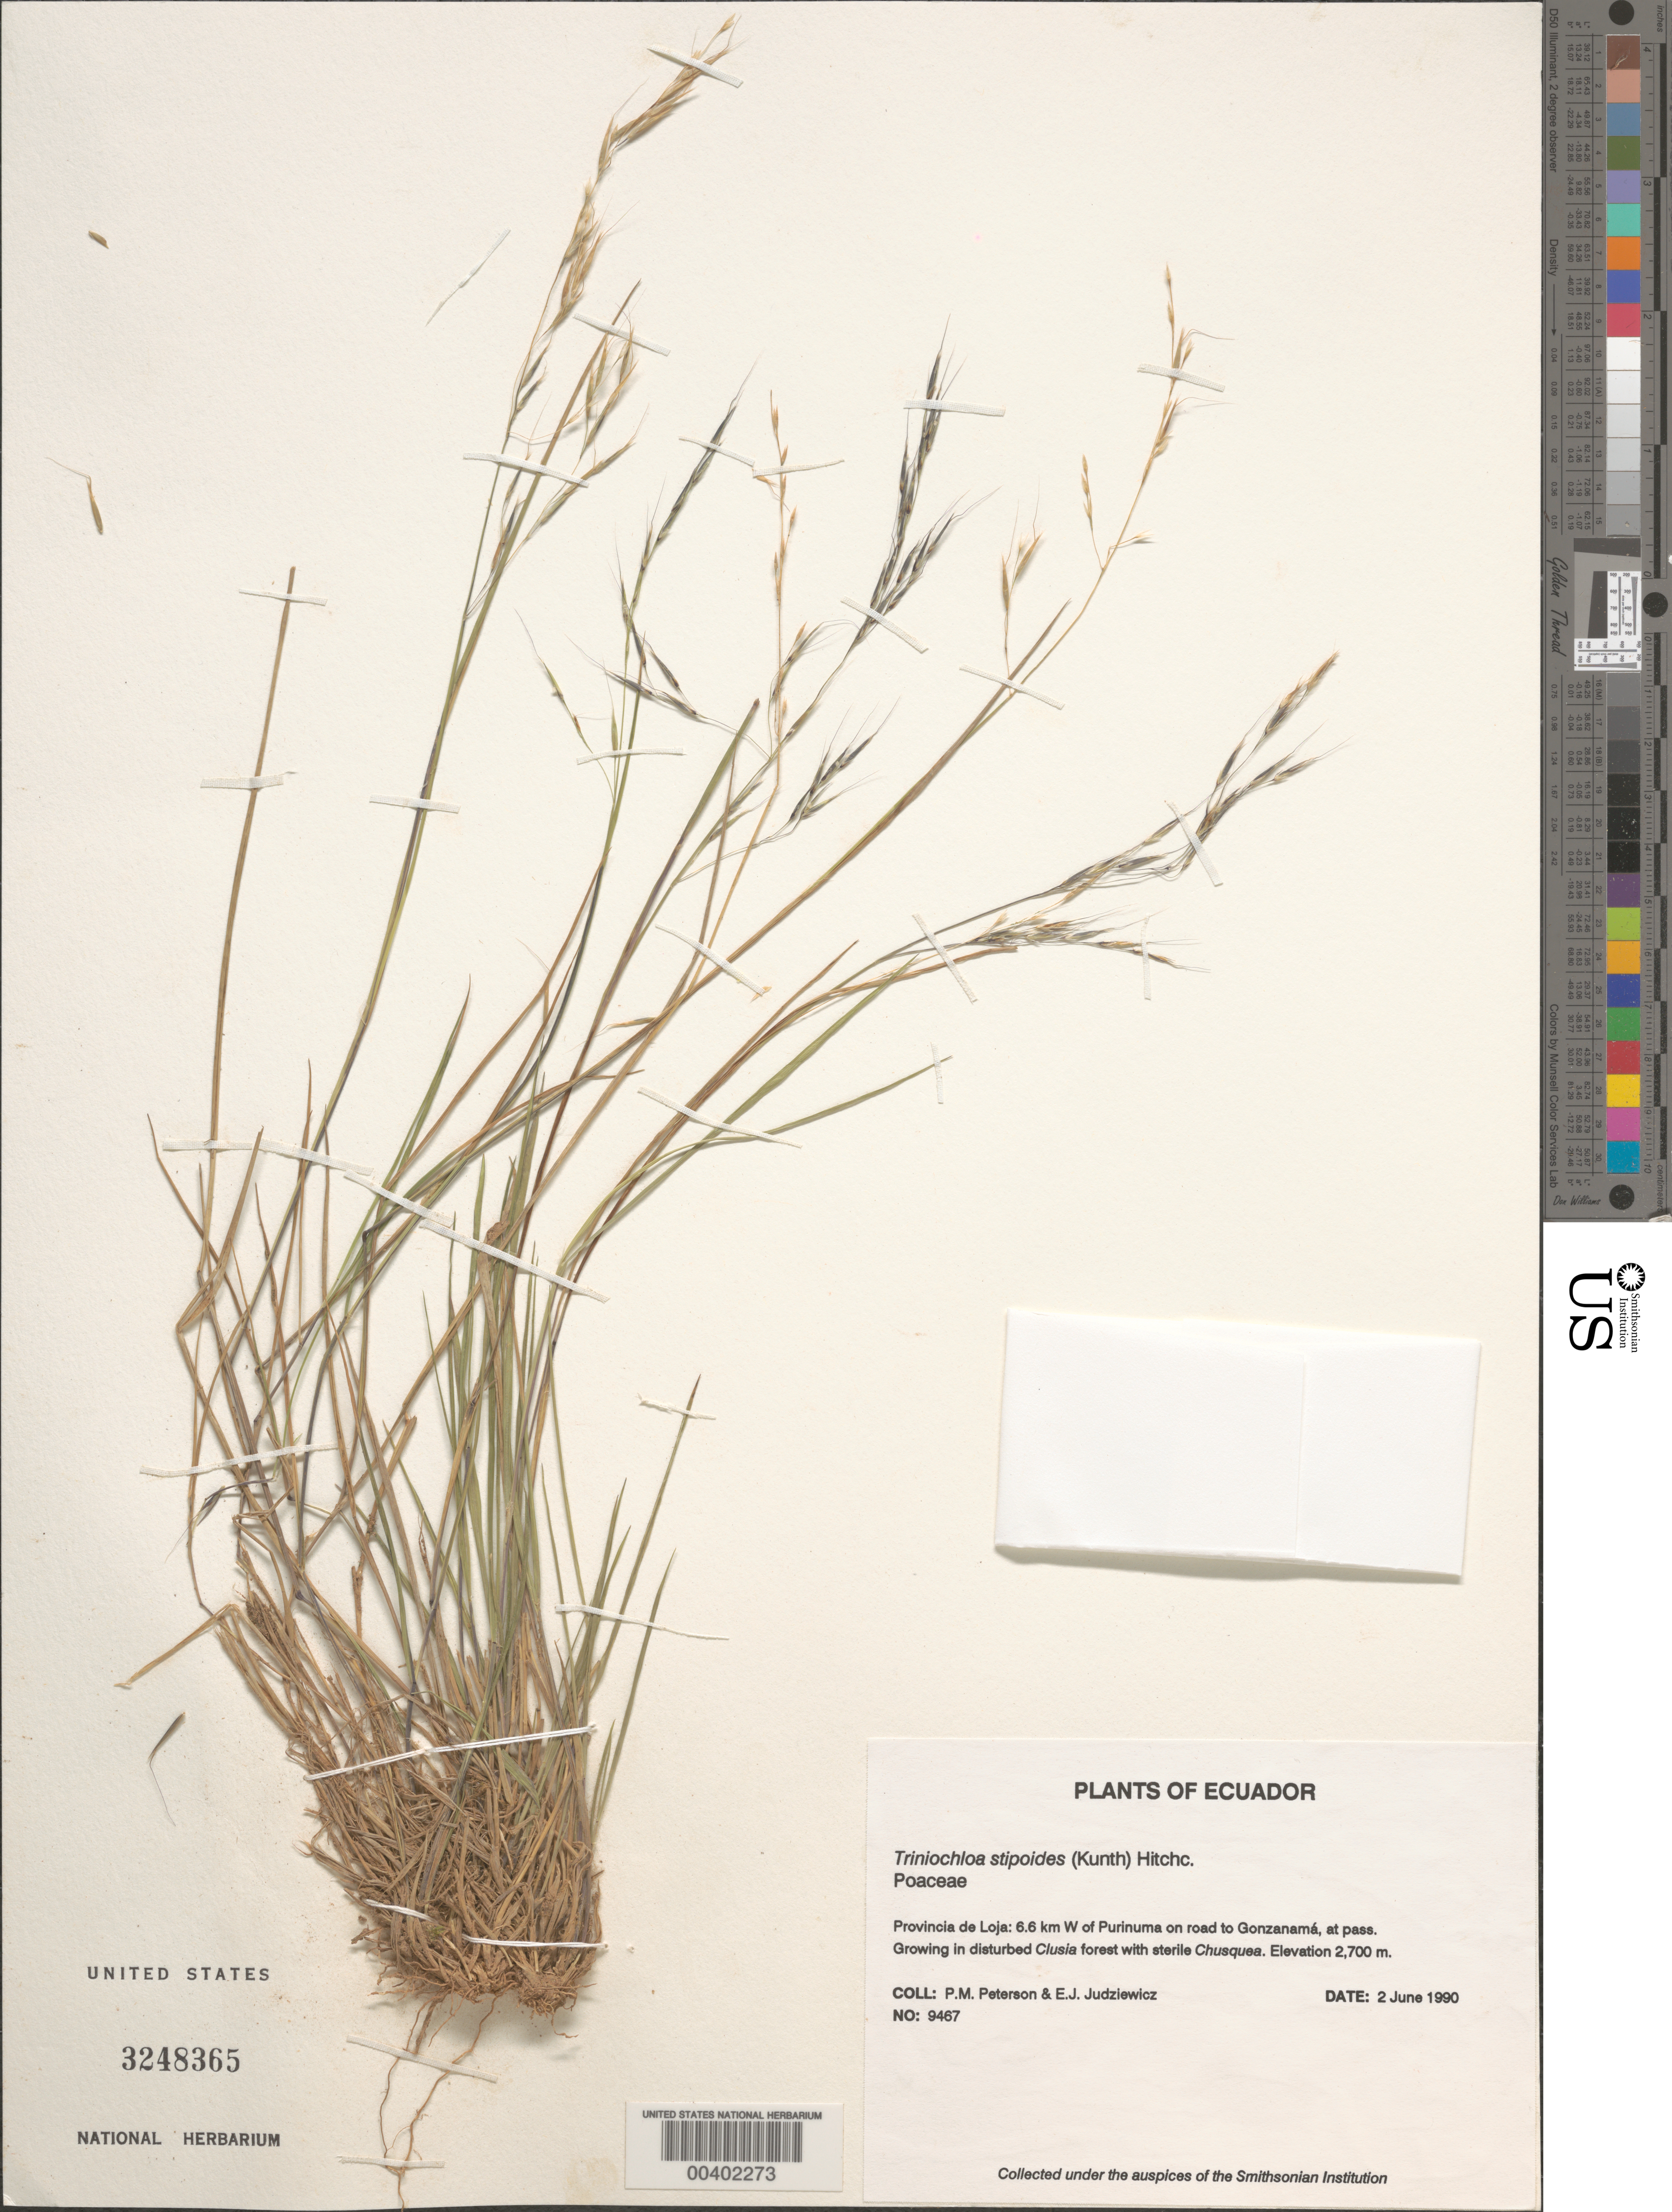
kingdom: Plantae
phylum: Tracheophyta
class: Liliopsida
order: Poales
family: Poaceae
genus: Triniochloa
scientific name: Triniochloa stipoides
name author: (Kunth) Hitchc.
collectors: P. M. Peterson & E. J. Judziewicz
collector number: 09467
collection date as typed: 02 Jun 1990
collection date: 1990-06-02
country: Ecuador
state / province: Loja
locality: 6.6 km W of Purinuma on road to Gonzanamá, at Pass.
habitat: Growing in disturbed Clusia forest with sterile Chusquea.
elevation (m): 2700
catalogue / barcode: US 3248365